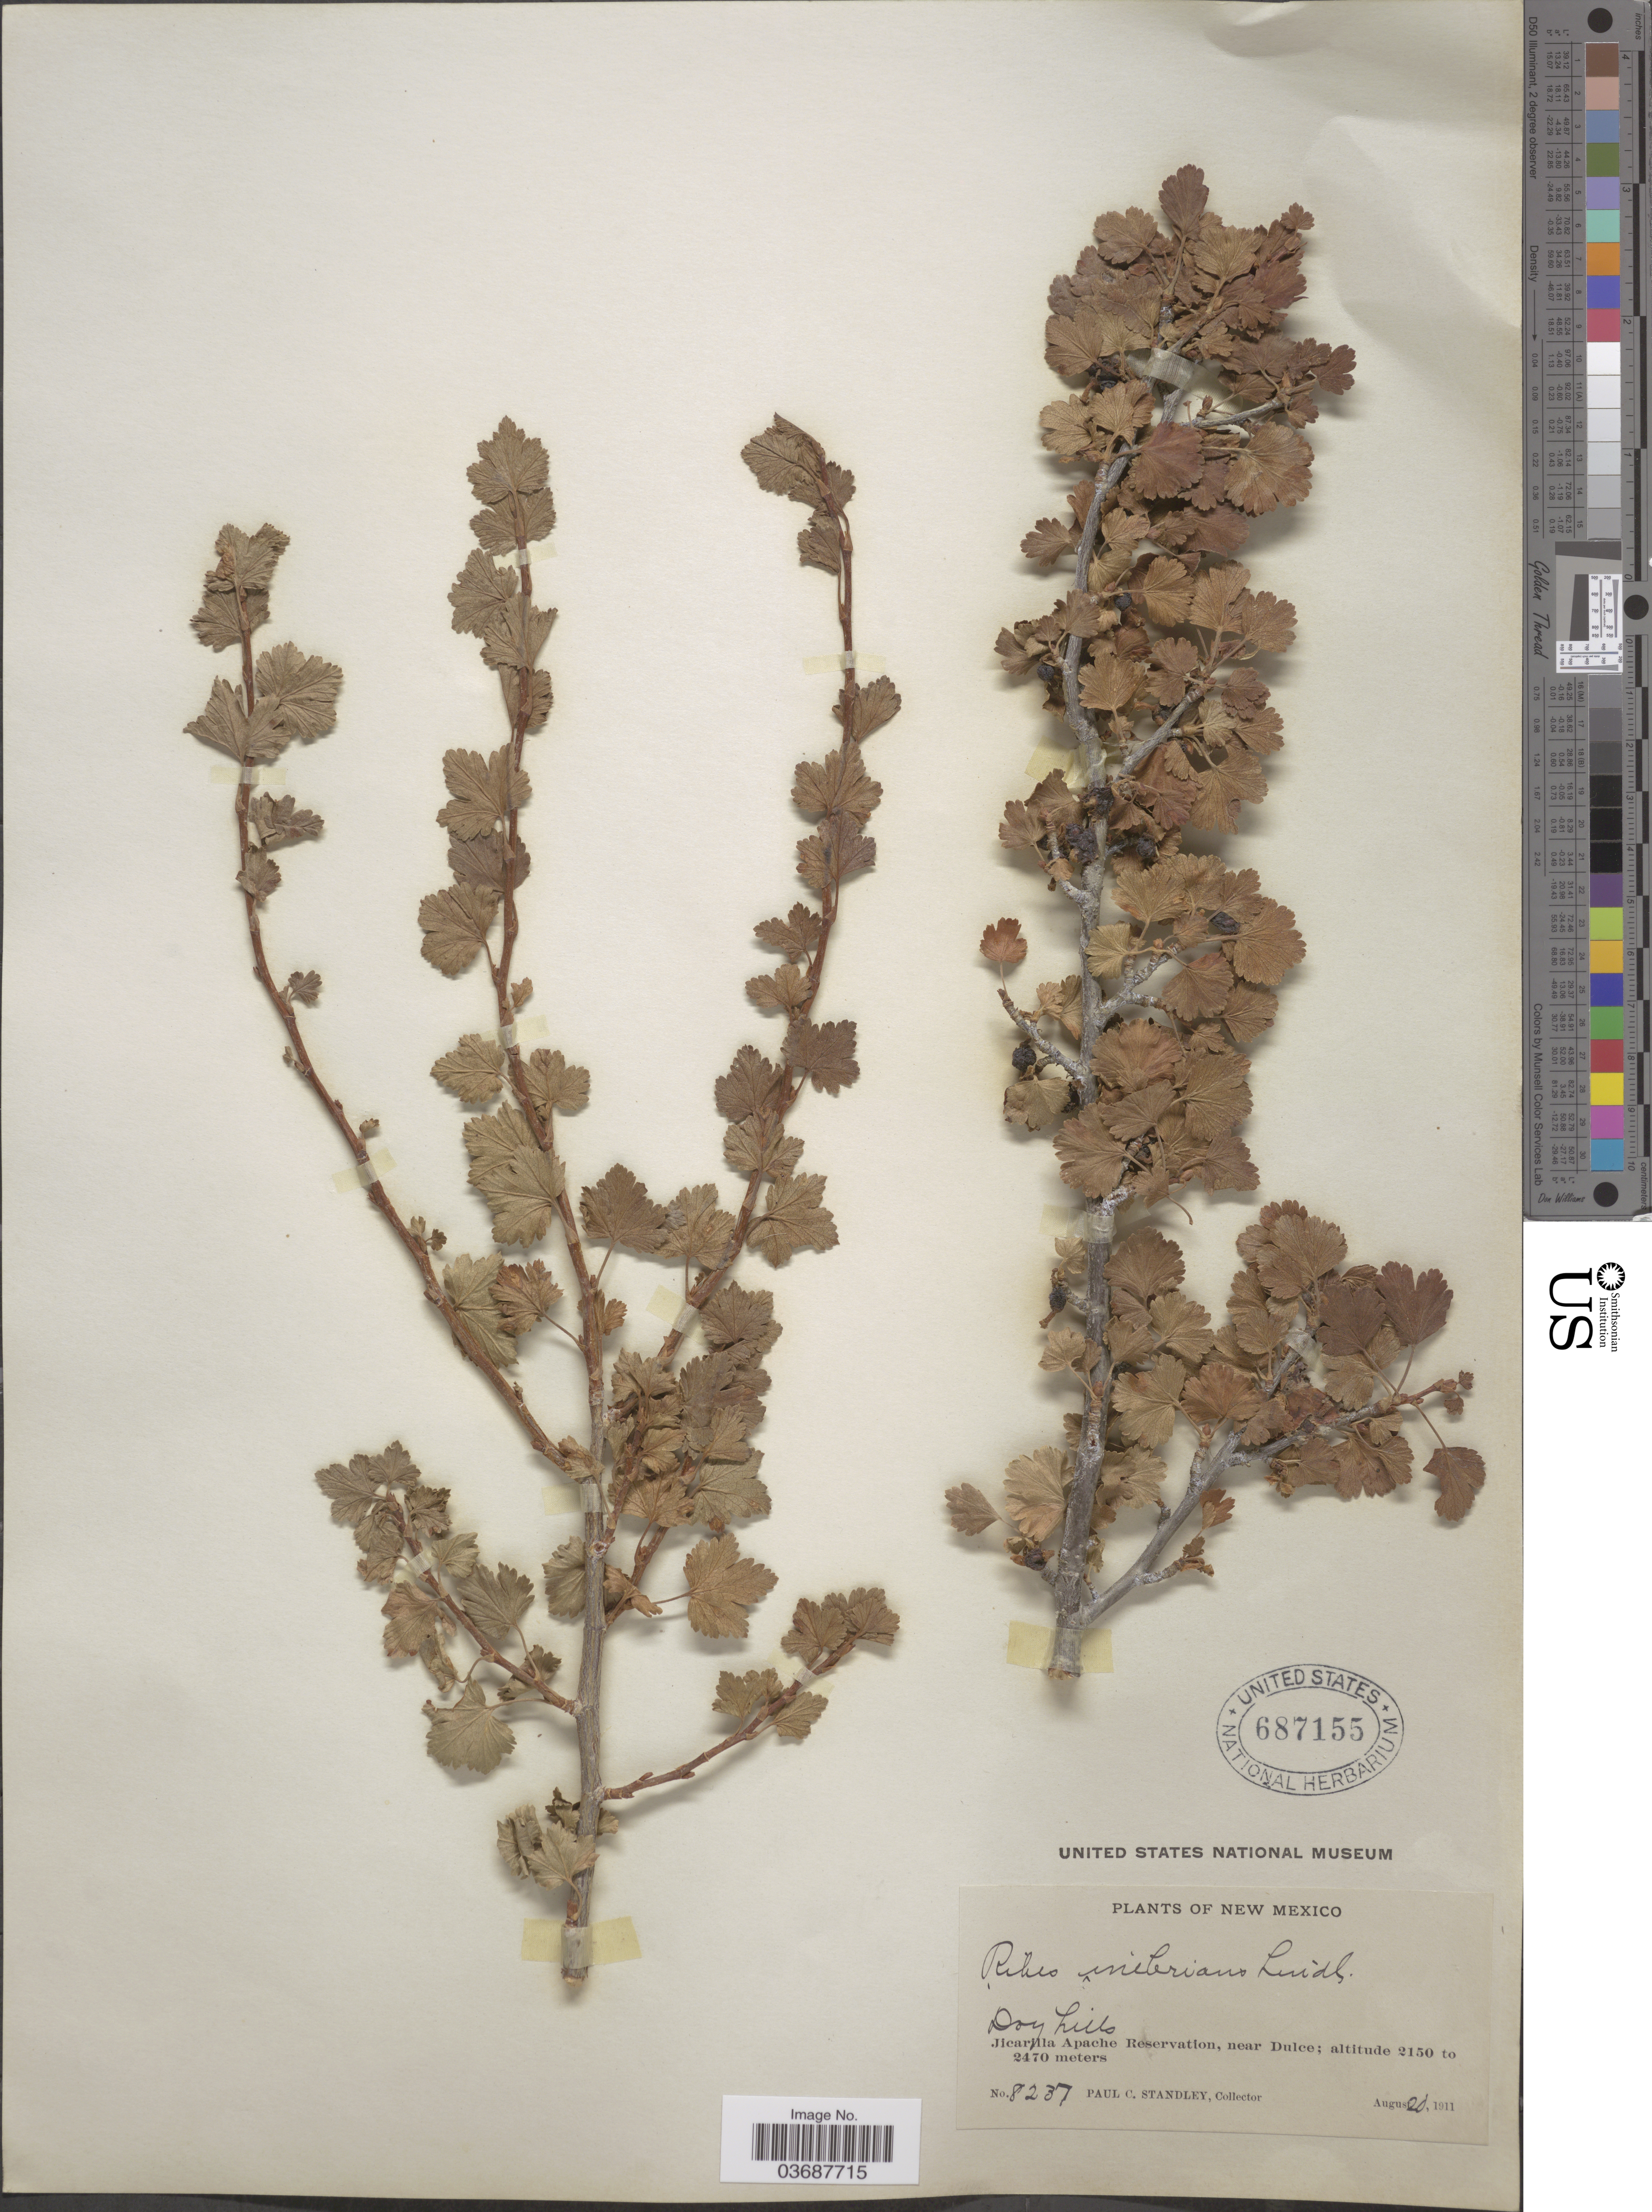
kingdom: Plantae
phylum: Tracheophyta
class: Magnoliopsida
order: Saxifragales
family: Grossulariaceae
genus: Ribes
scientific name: Ribes inebrians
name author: Lindl.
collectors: P. C. Standley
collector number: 8237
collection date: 1911-08-20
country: United States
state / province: New Mexico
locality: Jicarilla Apache Reservation, near Dulce.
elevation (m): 2150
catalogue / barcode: US 687155